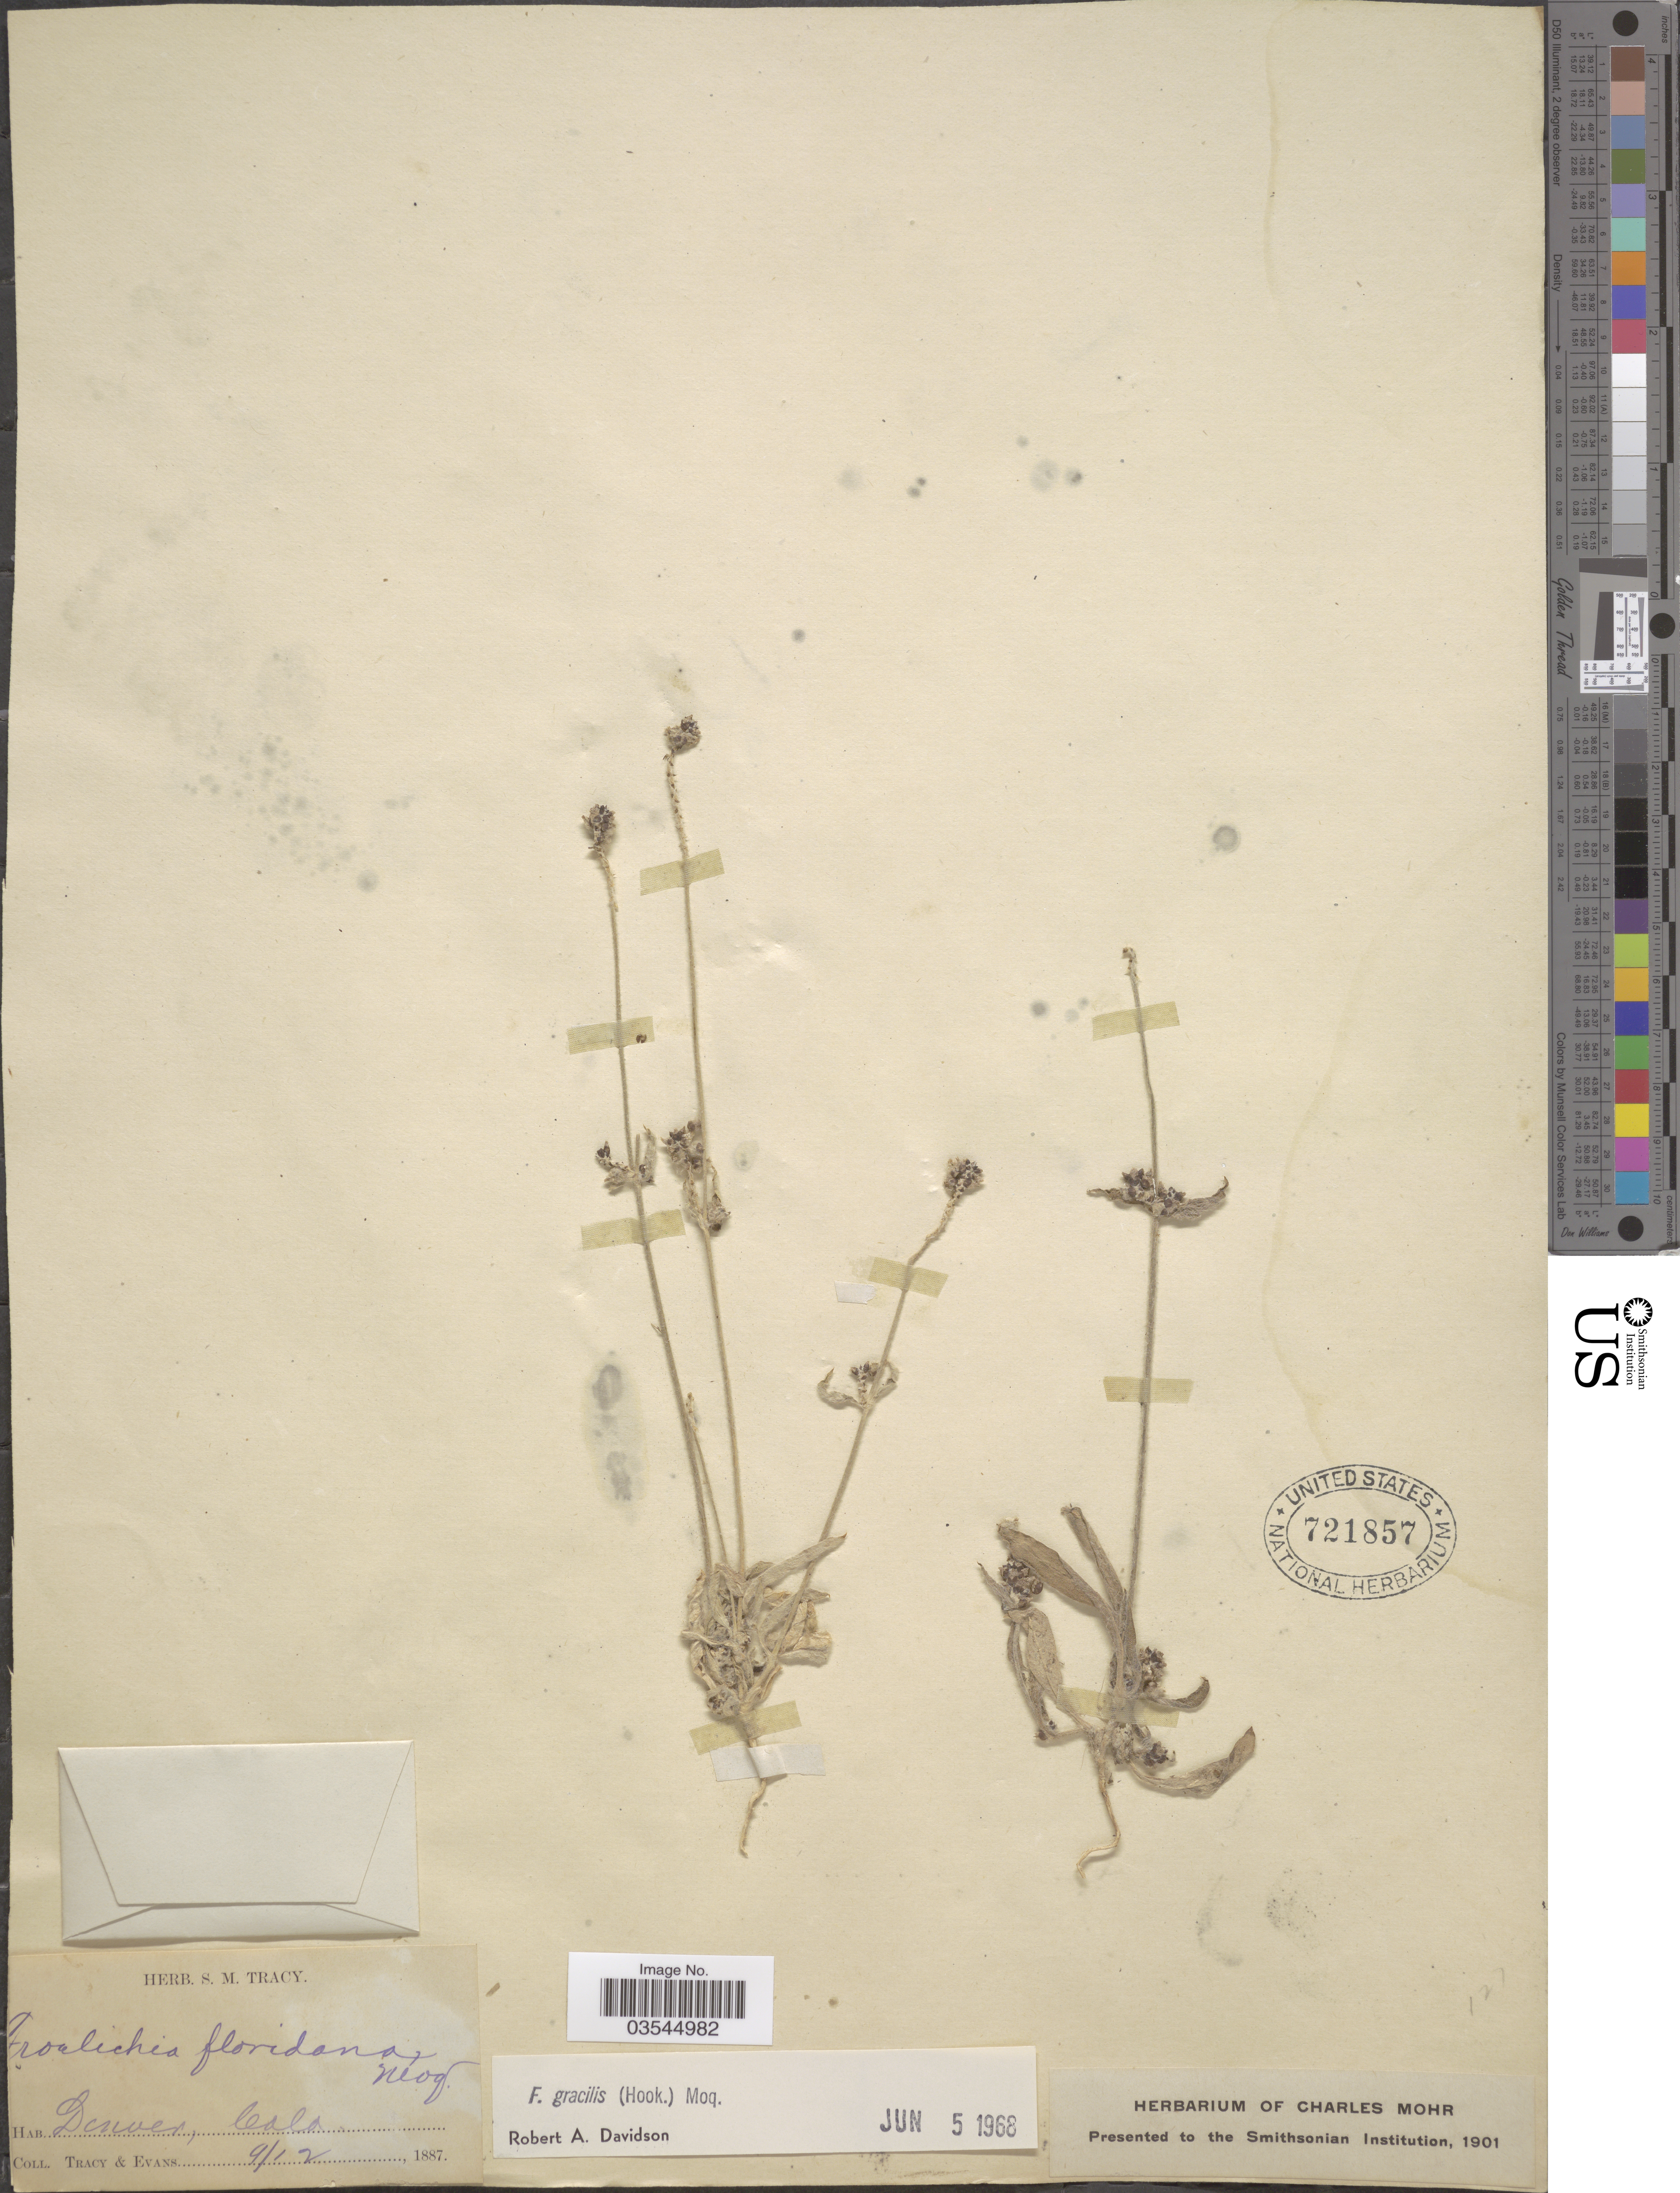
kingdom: Plantae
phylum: Tracheophyta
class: Magnoliopsida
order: Caryophyllales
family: Amaranthaceae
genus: Froelichia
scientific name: Froelichia gracilis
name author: (Hook.) Moq.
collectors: S. M. Tracy & -- Evans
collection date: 1887-09-12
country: United States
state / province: Colorado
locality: Denver.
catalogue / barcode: US 721857